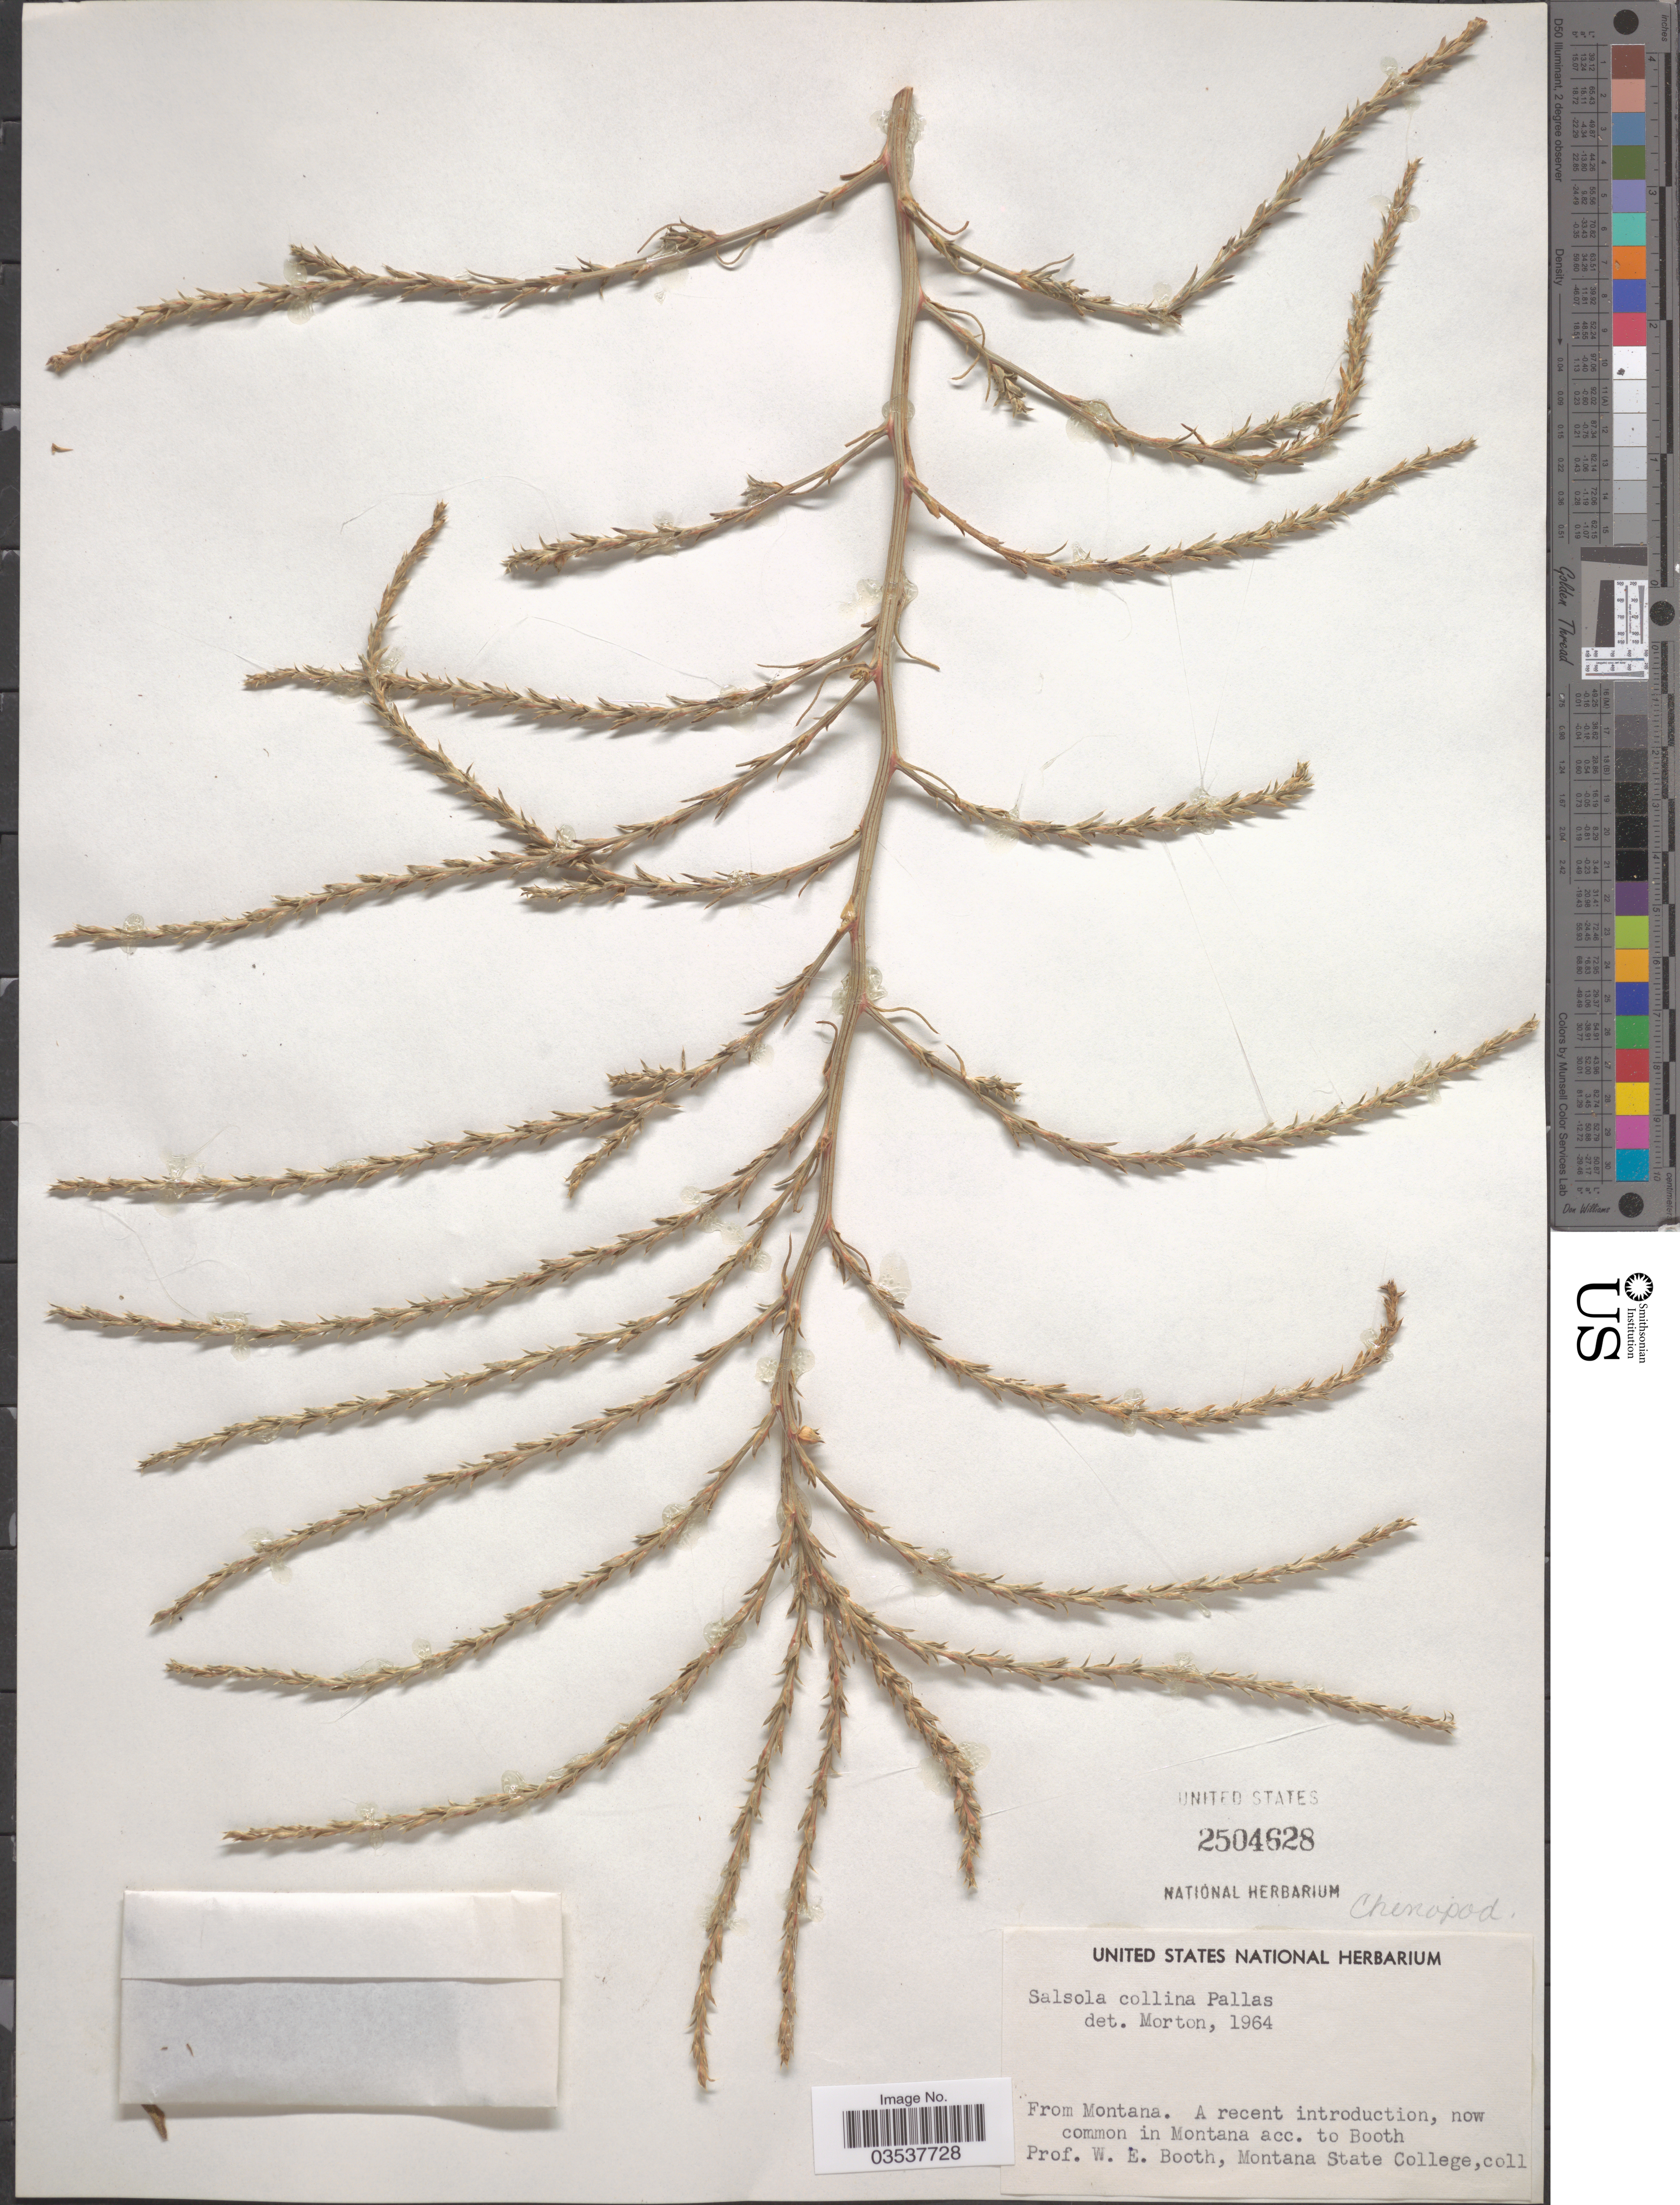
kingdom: Plantae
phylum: Tracheophyta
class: Magnoliopsida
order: Caryophyllales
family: Amaranthaceae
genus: Salsola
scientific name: Salsola collina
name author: Pall.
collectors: W. Booth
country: United States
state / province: Montana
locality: A recent introduction, now common in Montana acc. to Booth.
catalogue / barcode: US 2504628